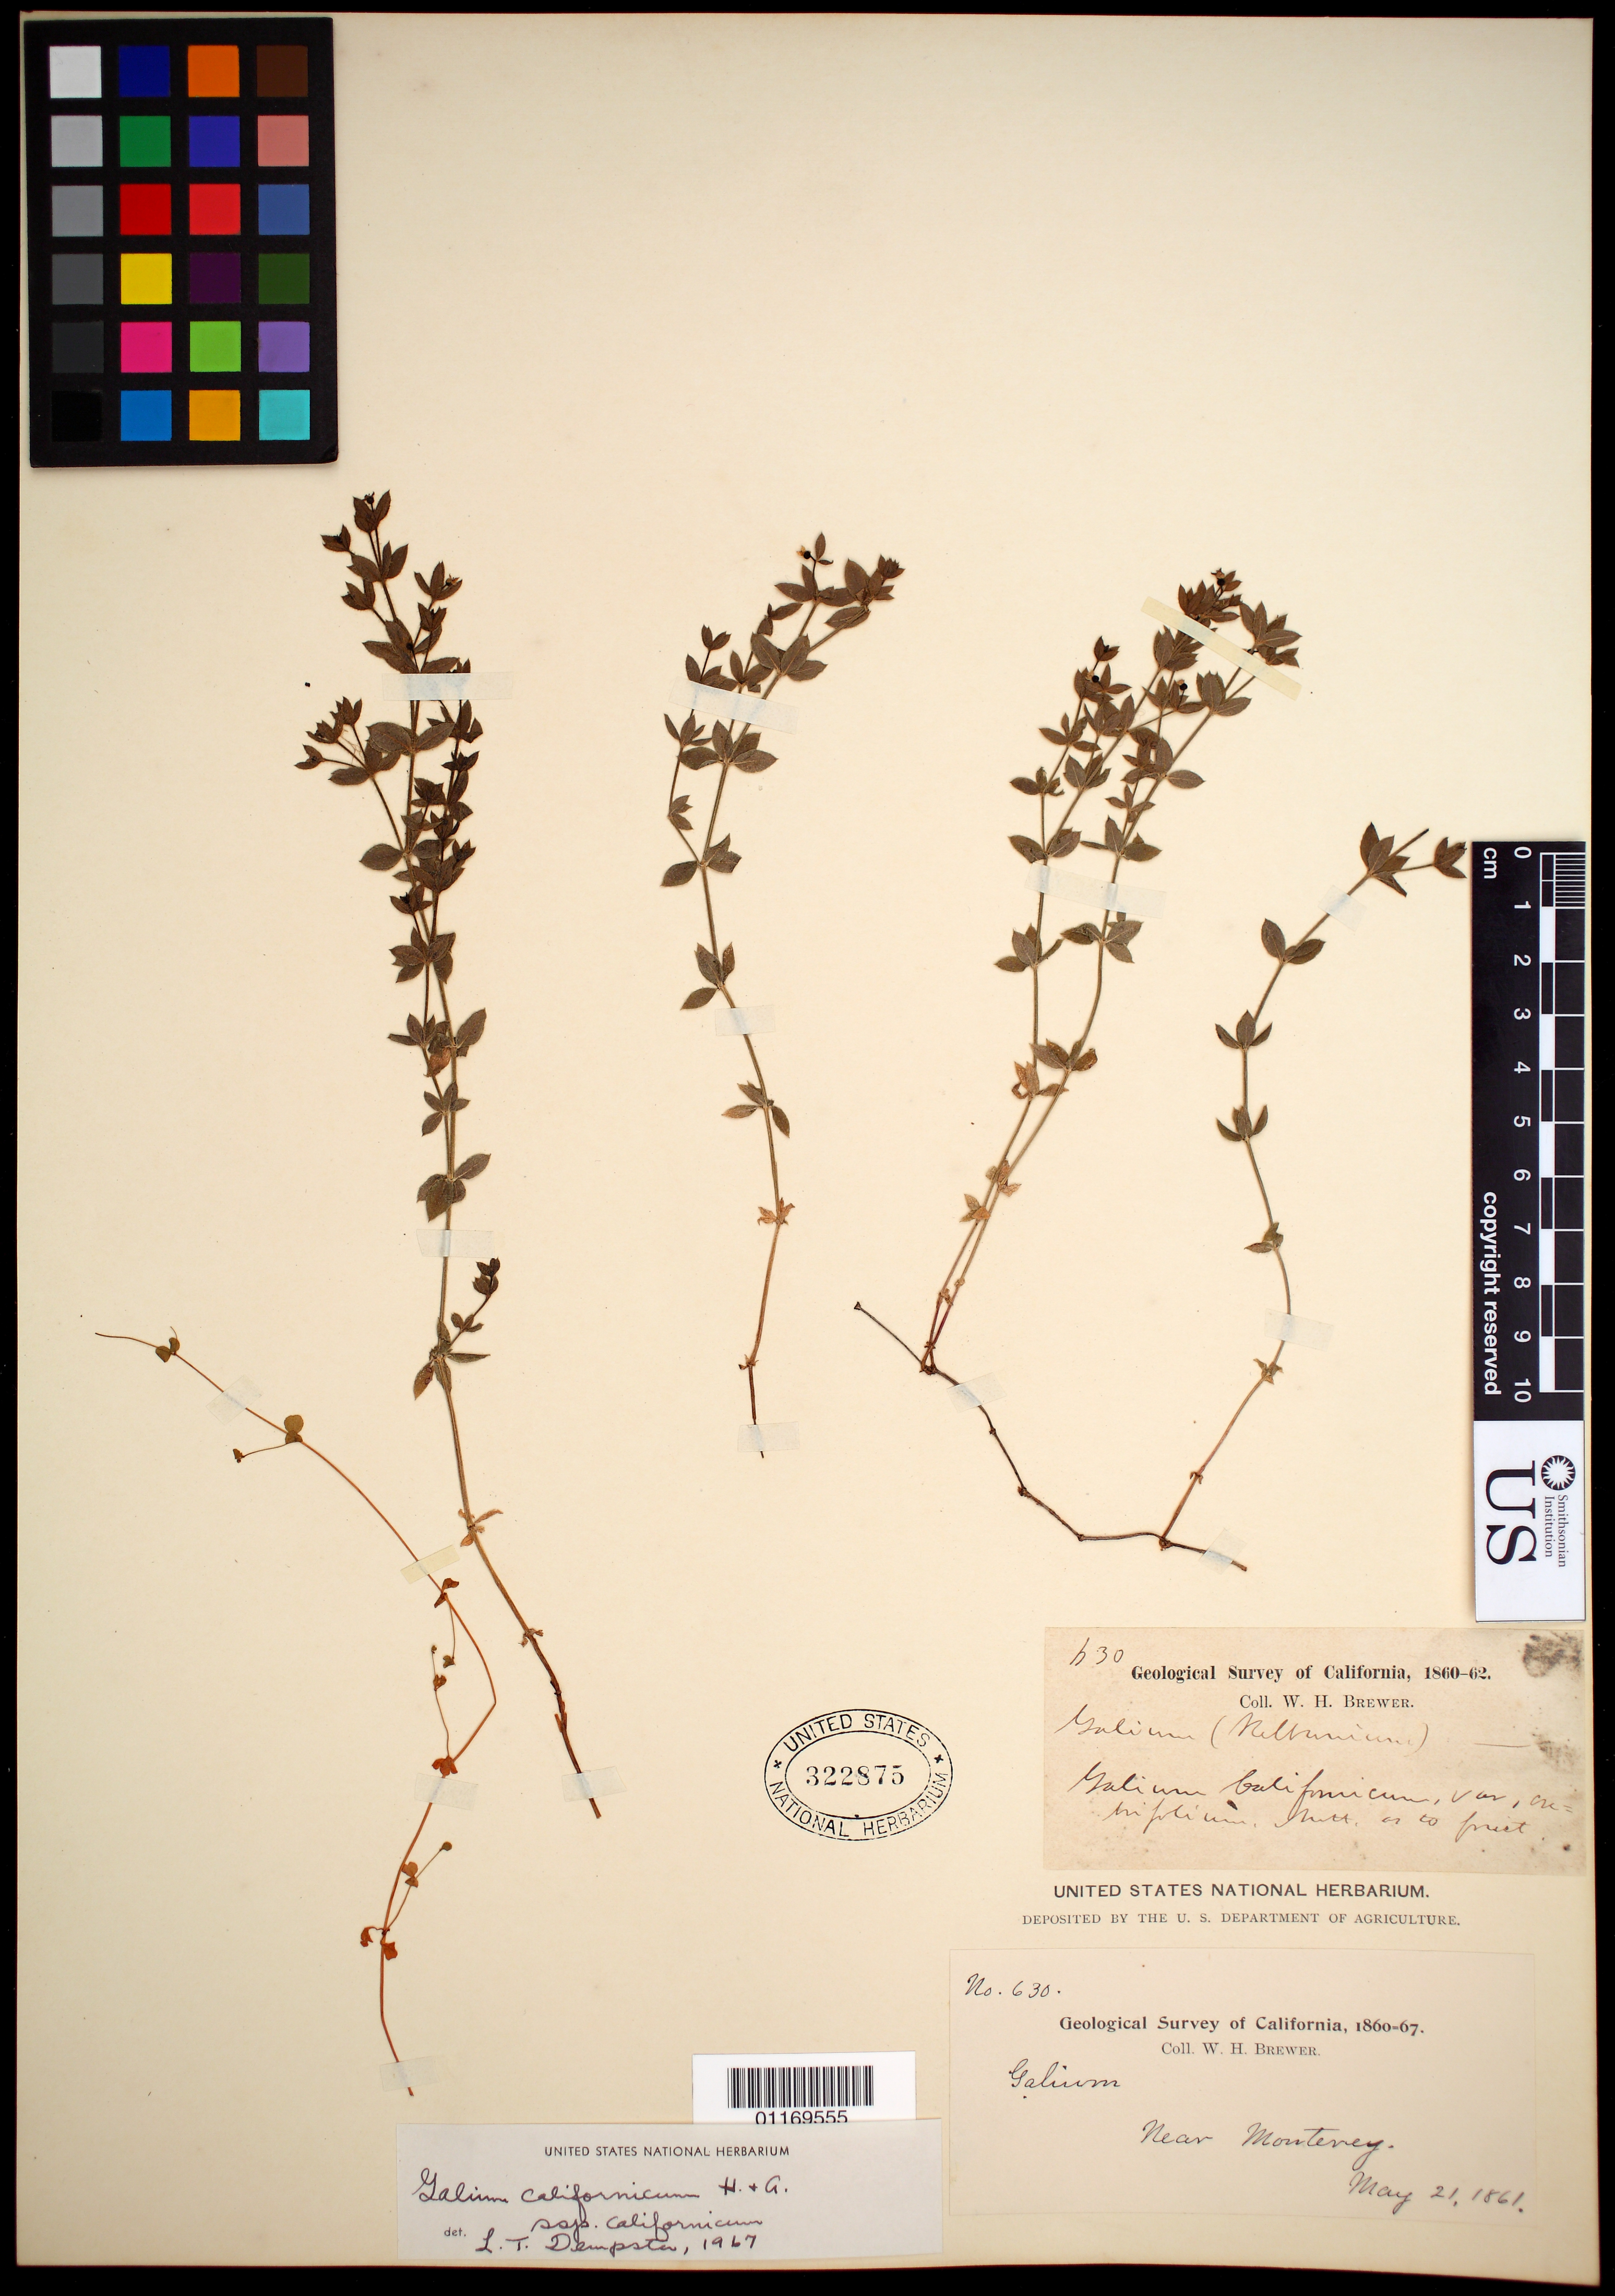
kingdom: Plantae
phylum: Tracheophyta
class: Magnoliopsida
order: Gentianales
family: Rubiaceae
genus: Galium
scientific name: Galium californicum subsp. californicum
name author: Hook. & Arn.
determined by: Dempster, L. T.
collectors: W. H. Brewer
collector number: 630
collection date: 1861-05-21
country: United States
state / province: California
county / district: Monterey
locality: near Monterey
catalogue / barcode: US 322875